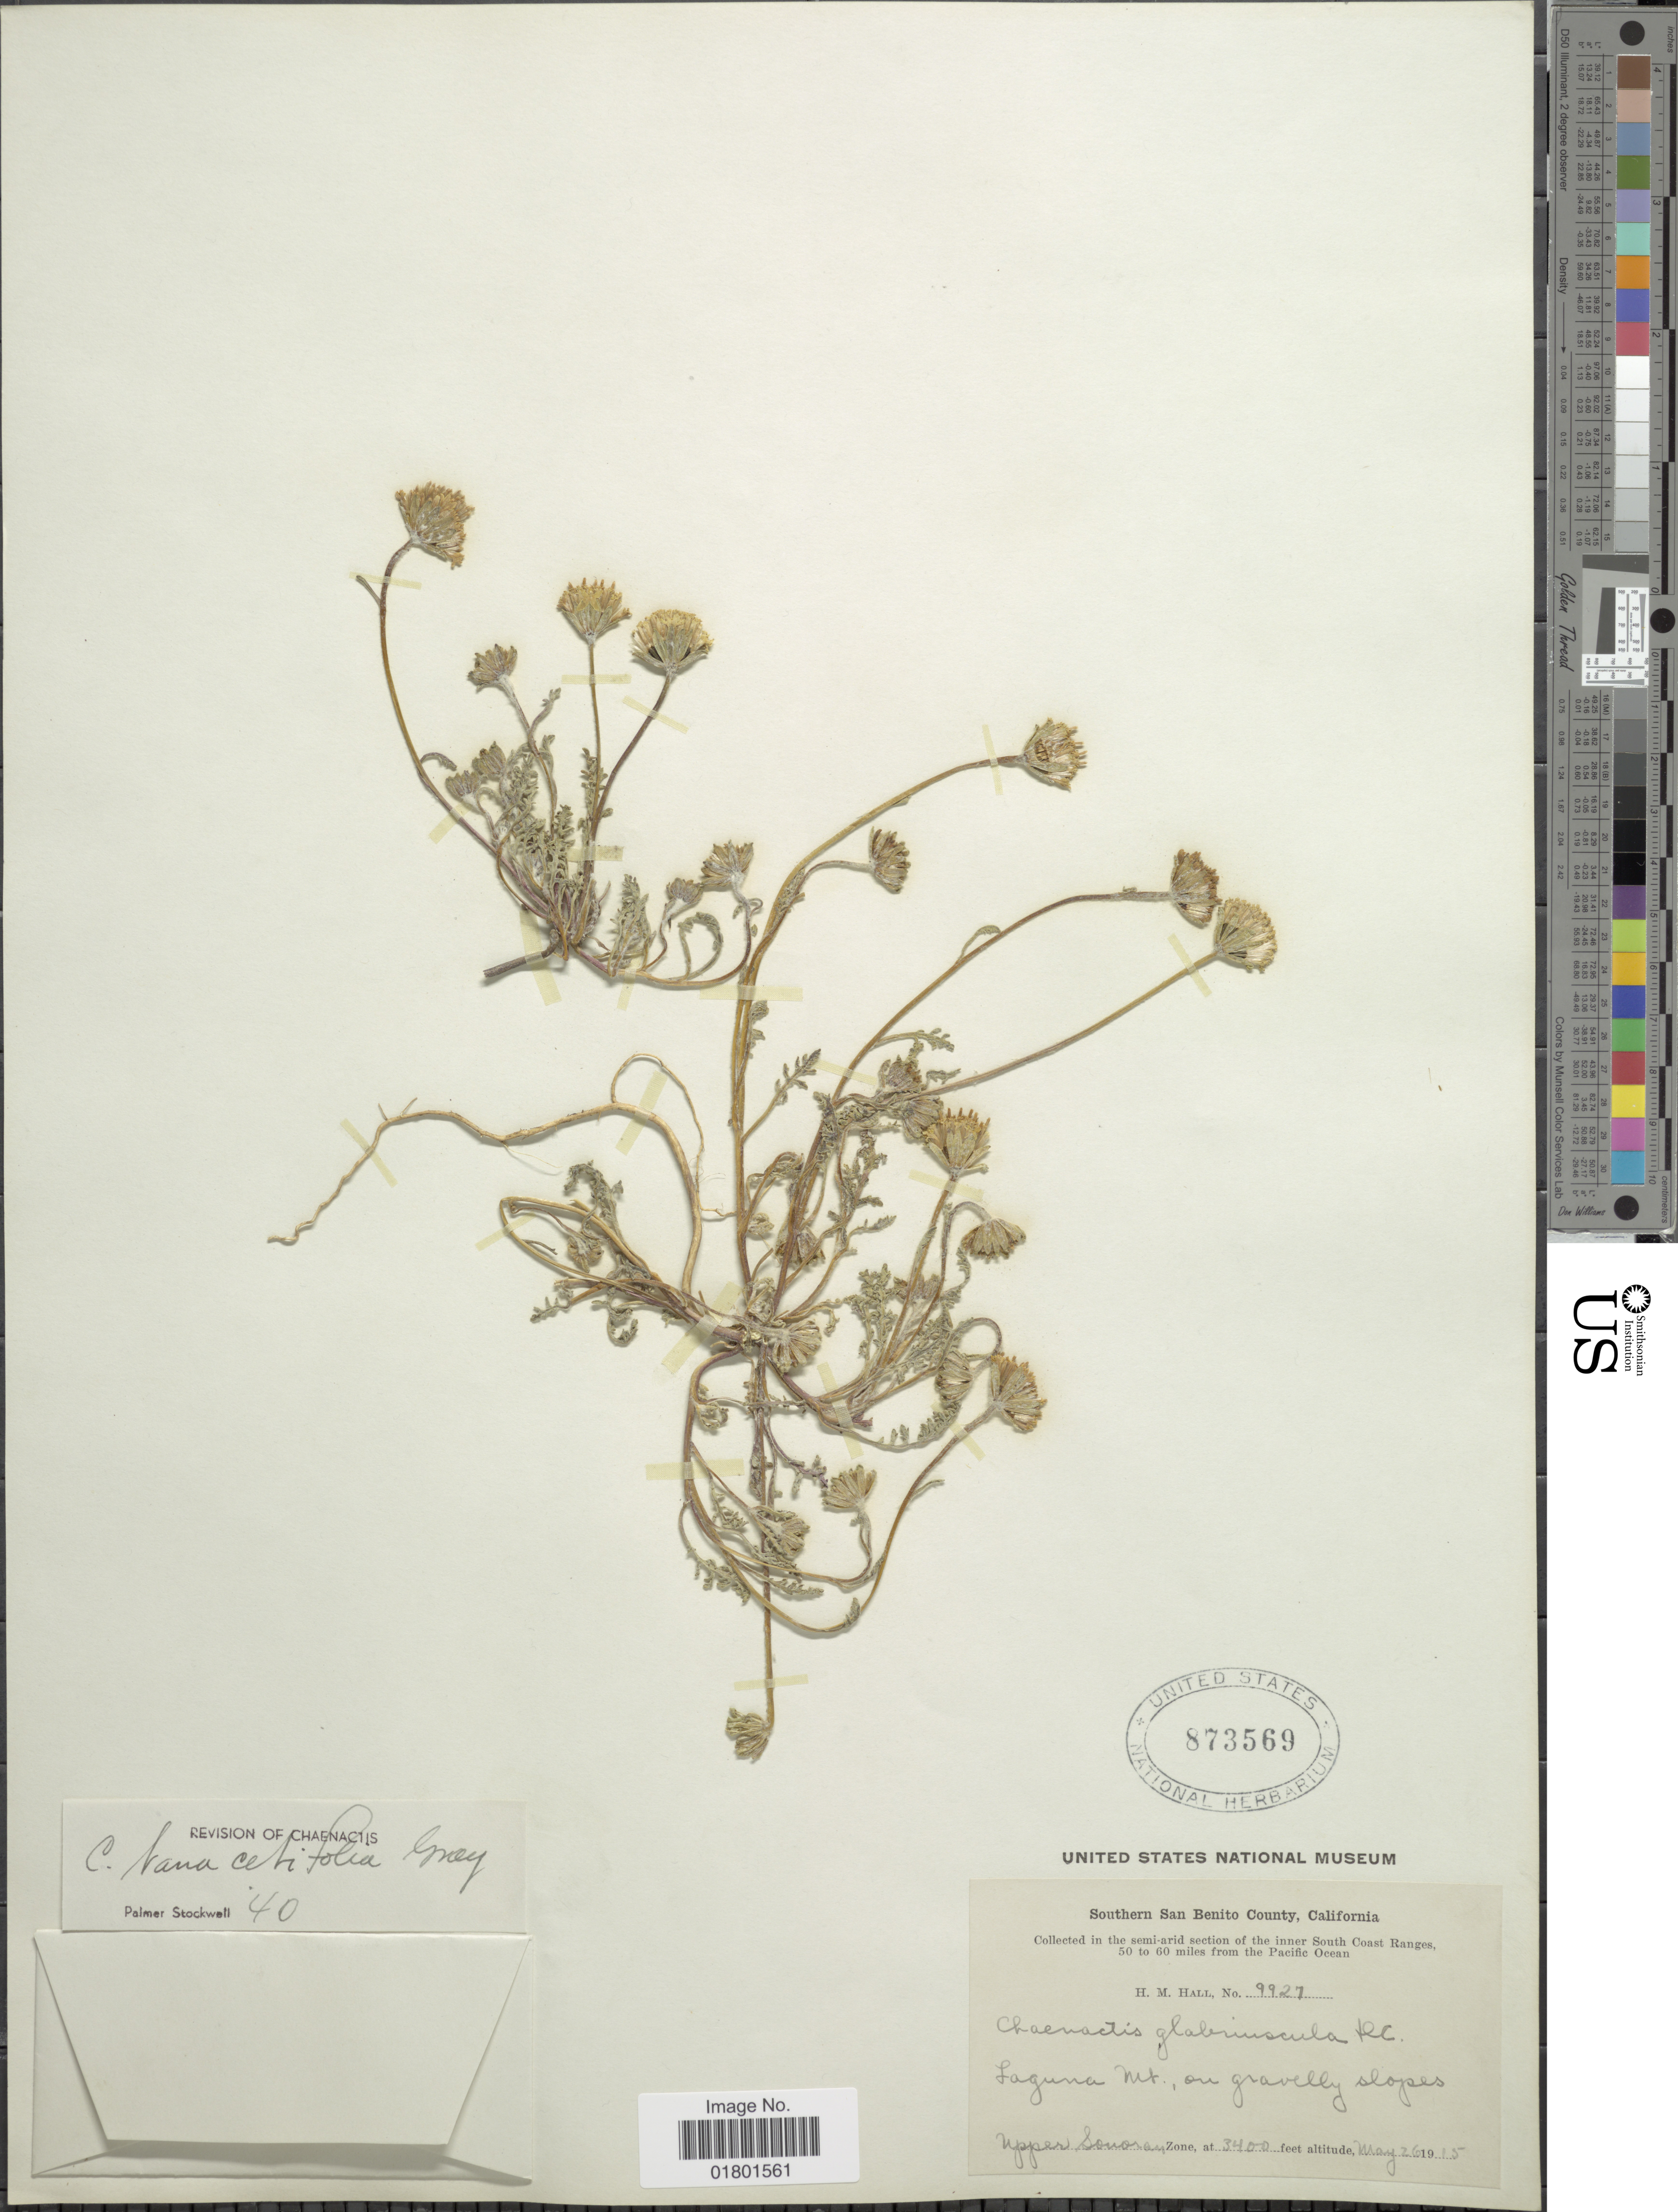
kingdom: Plantae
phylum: Tracheophyta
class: Magnoliopsida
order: Asterales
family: Asteraceae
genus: Chaenactis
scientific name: Chaenactis tanacetifolia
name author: A. Gray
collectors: H. M. Hall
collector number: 9927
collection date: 1915-05-26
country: United States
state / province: California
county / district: San Benito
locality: San Benito County, Laguna Mt., upper Sonora Zone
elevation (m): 1036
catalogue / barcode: US 873569